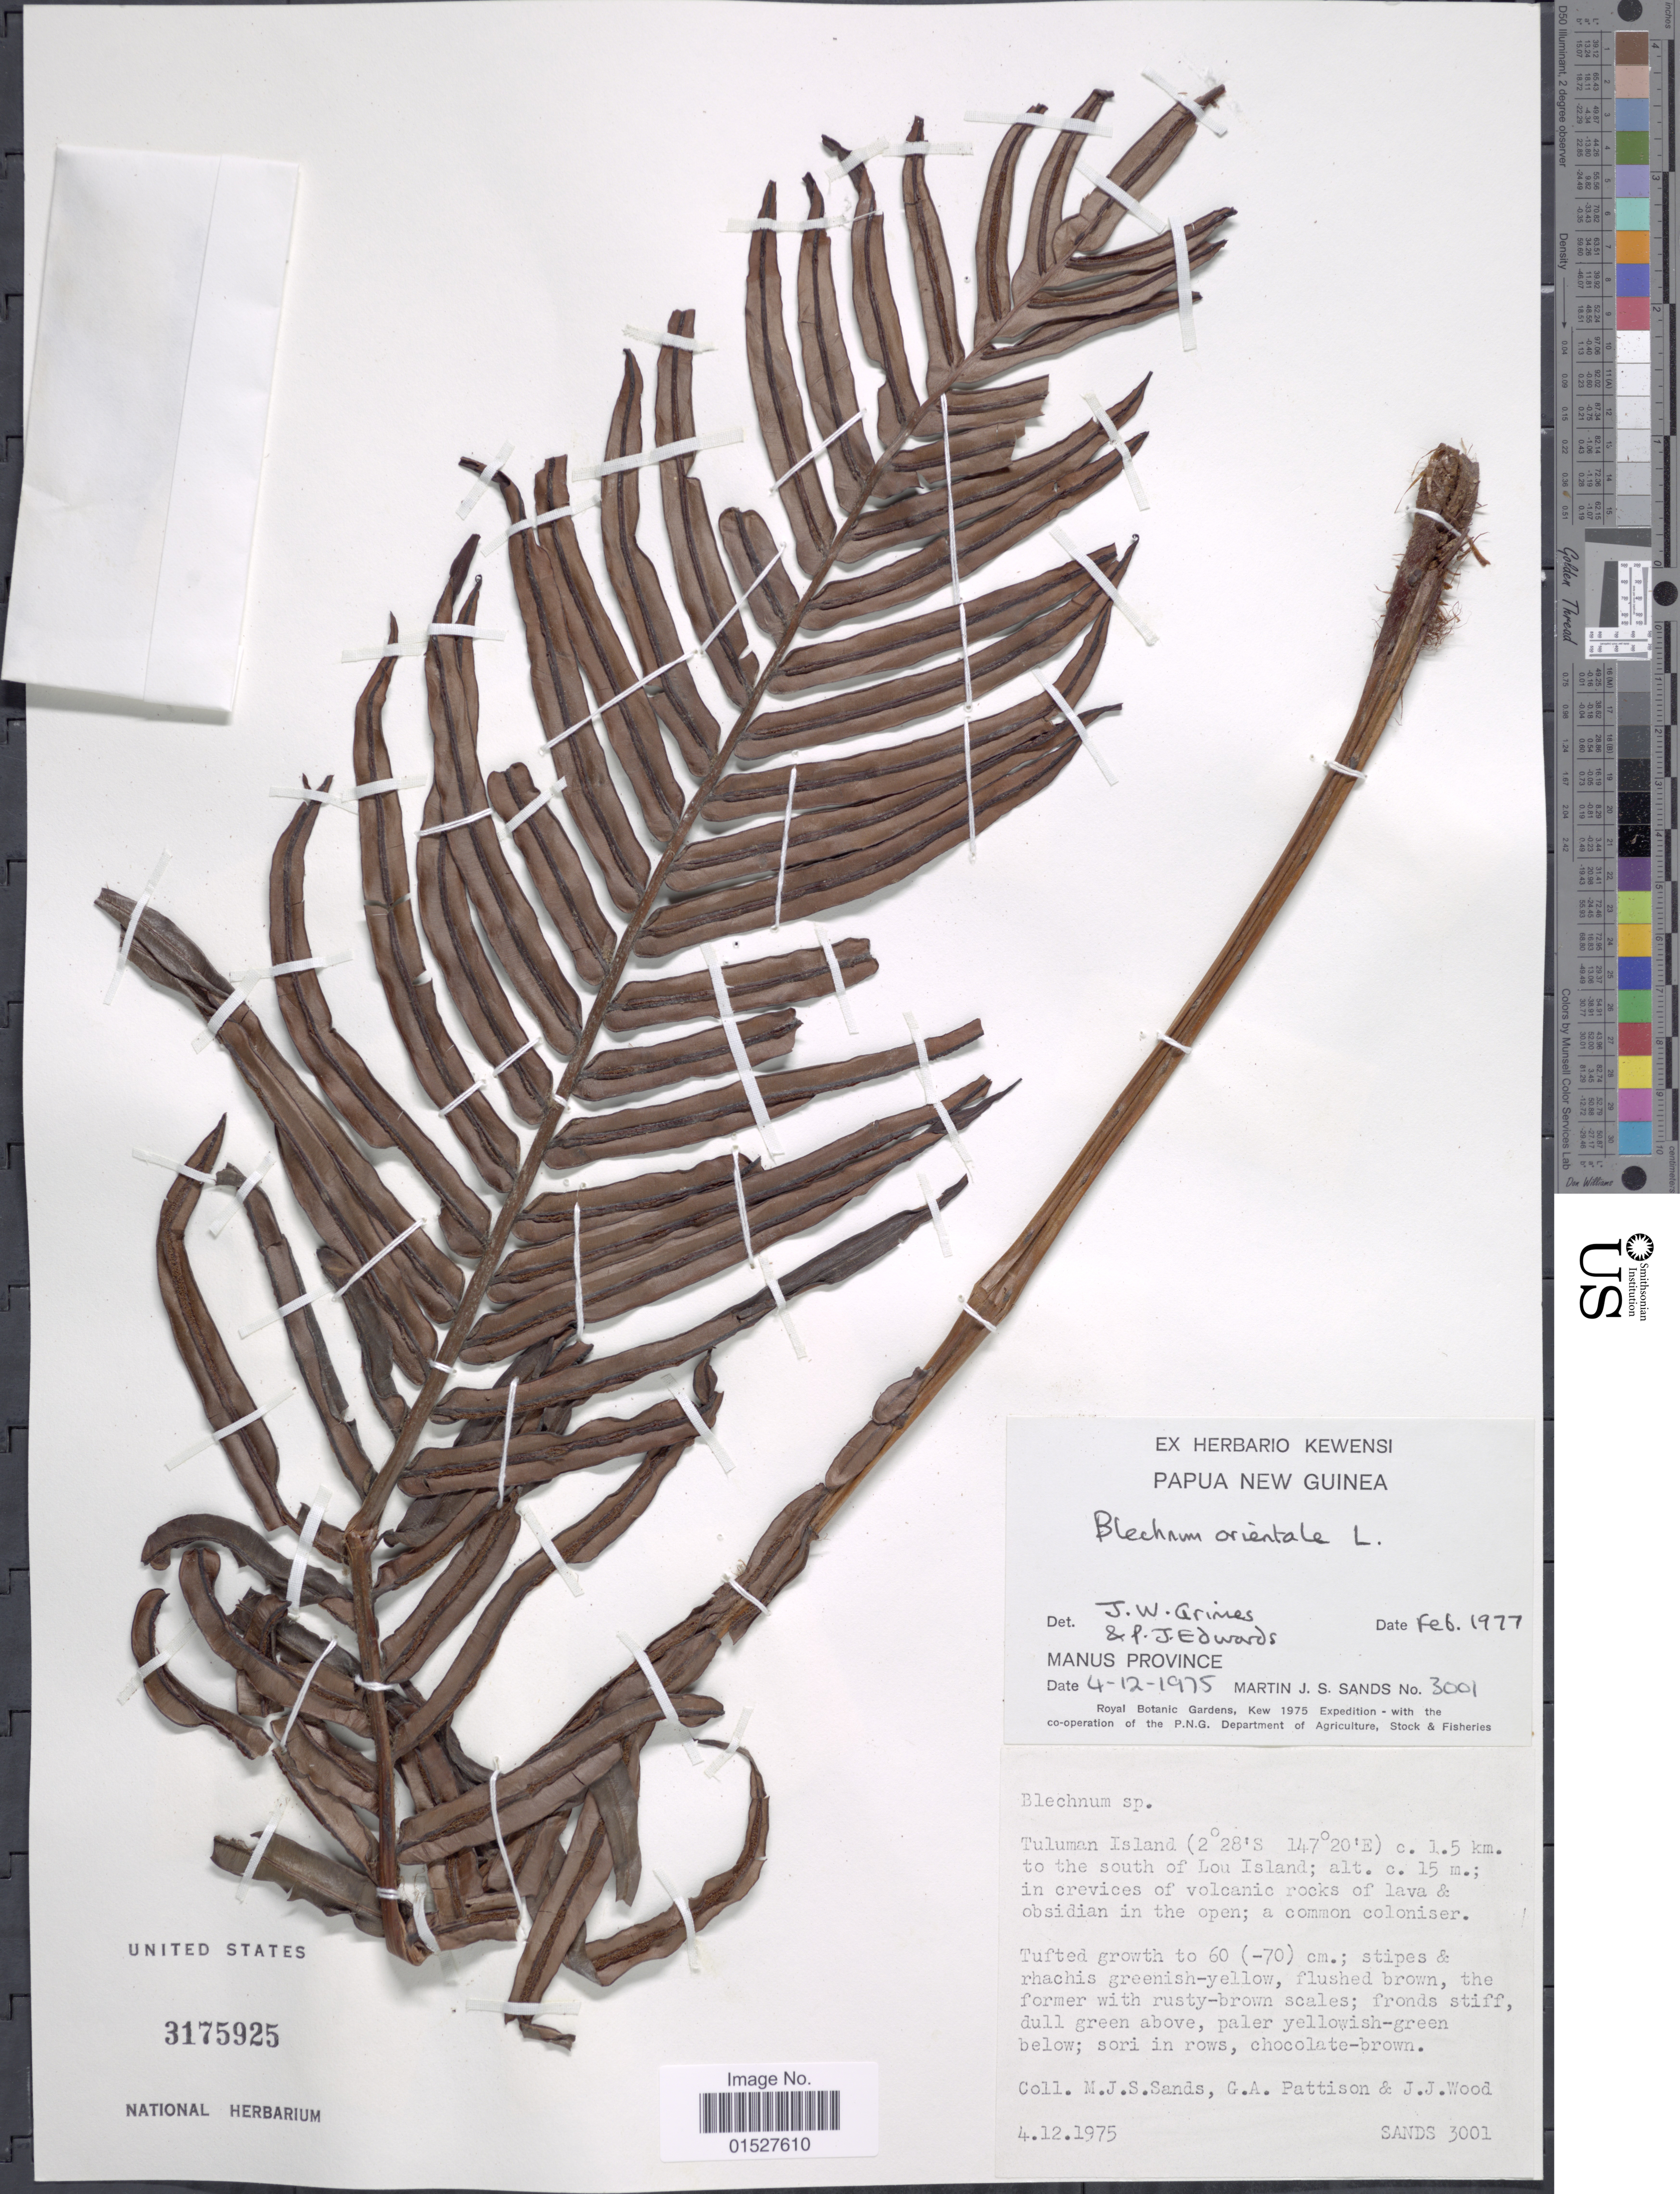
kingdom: Plantae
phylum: Tracheophyta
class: Polypodiopsida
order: Polypodiales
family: Blechnaceae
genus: Blechnum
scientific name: Blechnum orientale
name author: L.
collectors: M. Sands, G. Pattison & J. Wood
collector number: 3001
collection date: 1975-12-04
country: Papua New Guinea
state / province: Manus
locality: Manus Province. Tuluman Island c. 1.5 km. to the south of Lou Island.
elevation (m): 15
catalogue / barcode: US 3175925